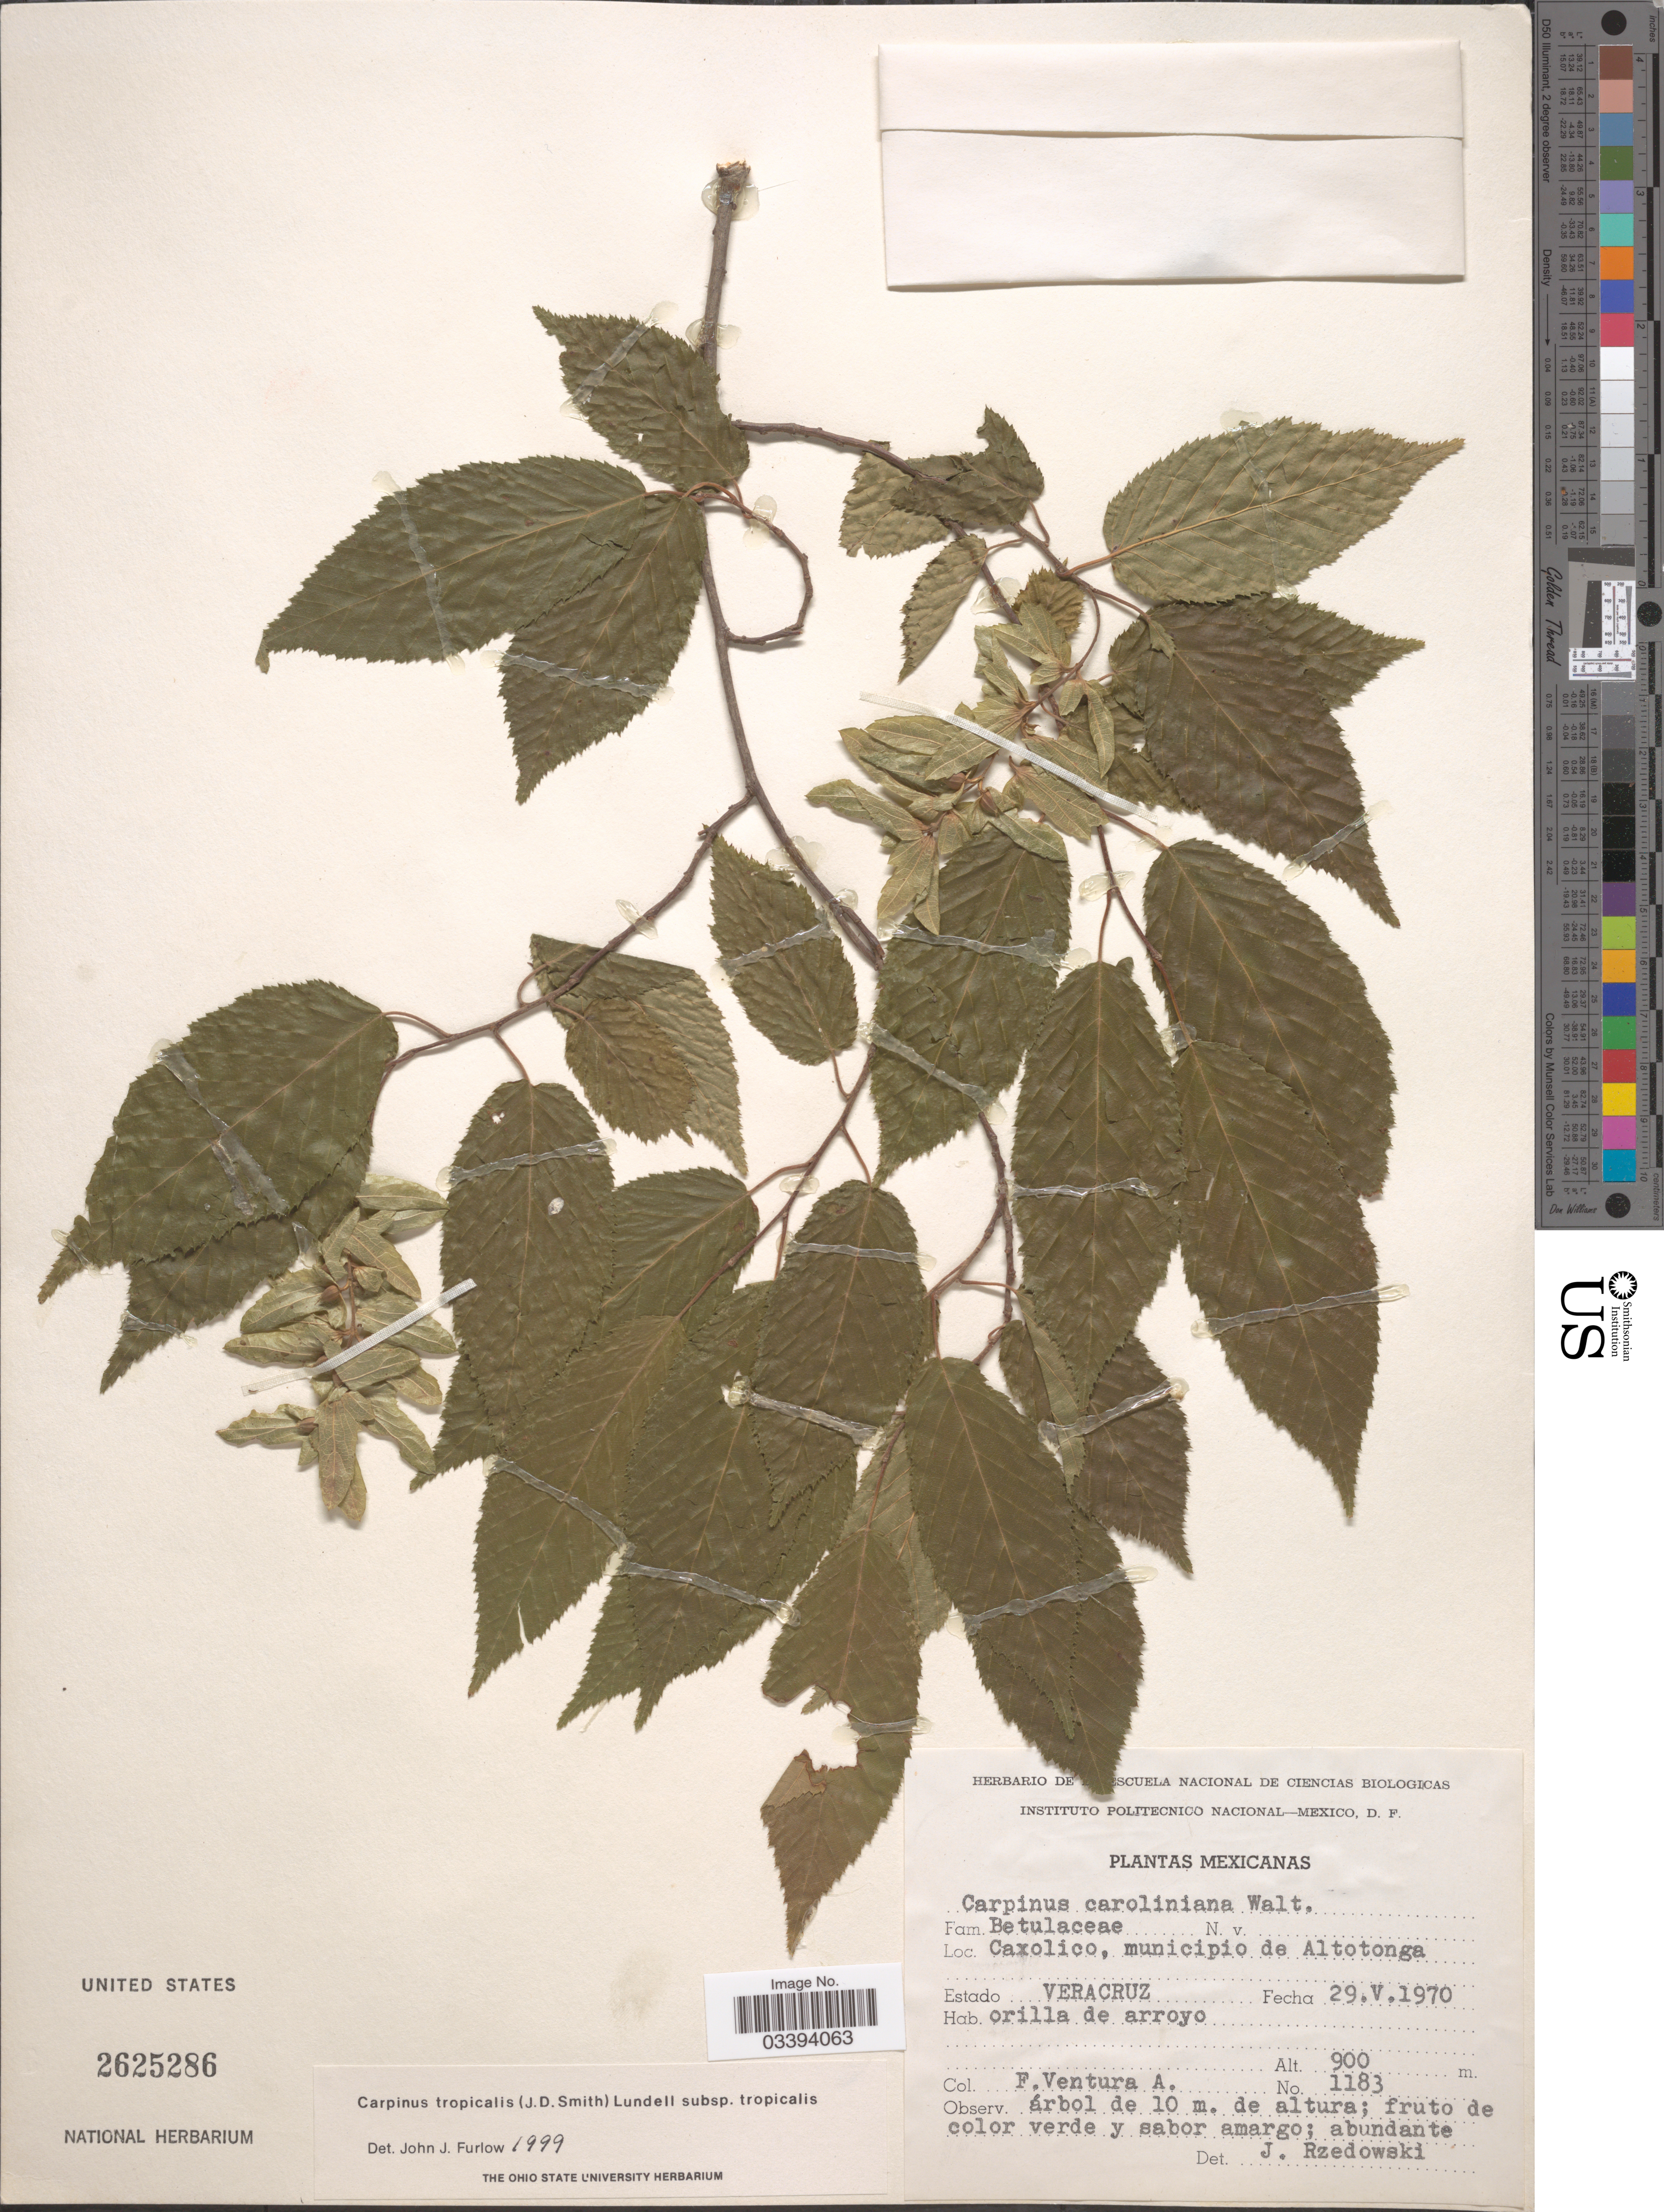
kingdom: Plantae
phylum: Tracheophyta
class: Magnoliopsida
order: Fagales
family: Betulaceae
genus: Carpinus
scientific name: Carpinus tropicalis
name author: (Donn. Sm.) Lundell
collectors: F. Ventura A.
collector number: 1183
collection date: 1970-05-29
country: Mexico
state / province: Veracruz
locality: Caxolico, municipio de Altotonga. Estado Veracruz.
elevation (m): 900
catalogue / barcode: US 2625286